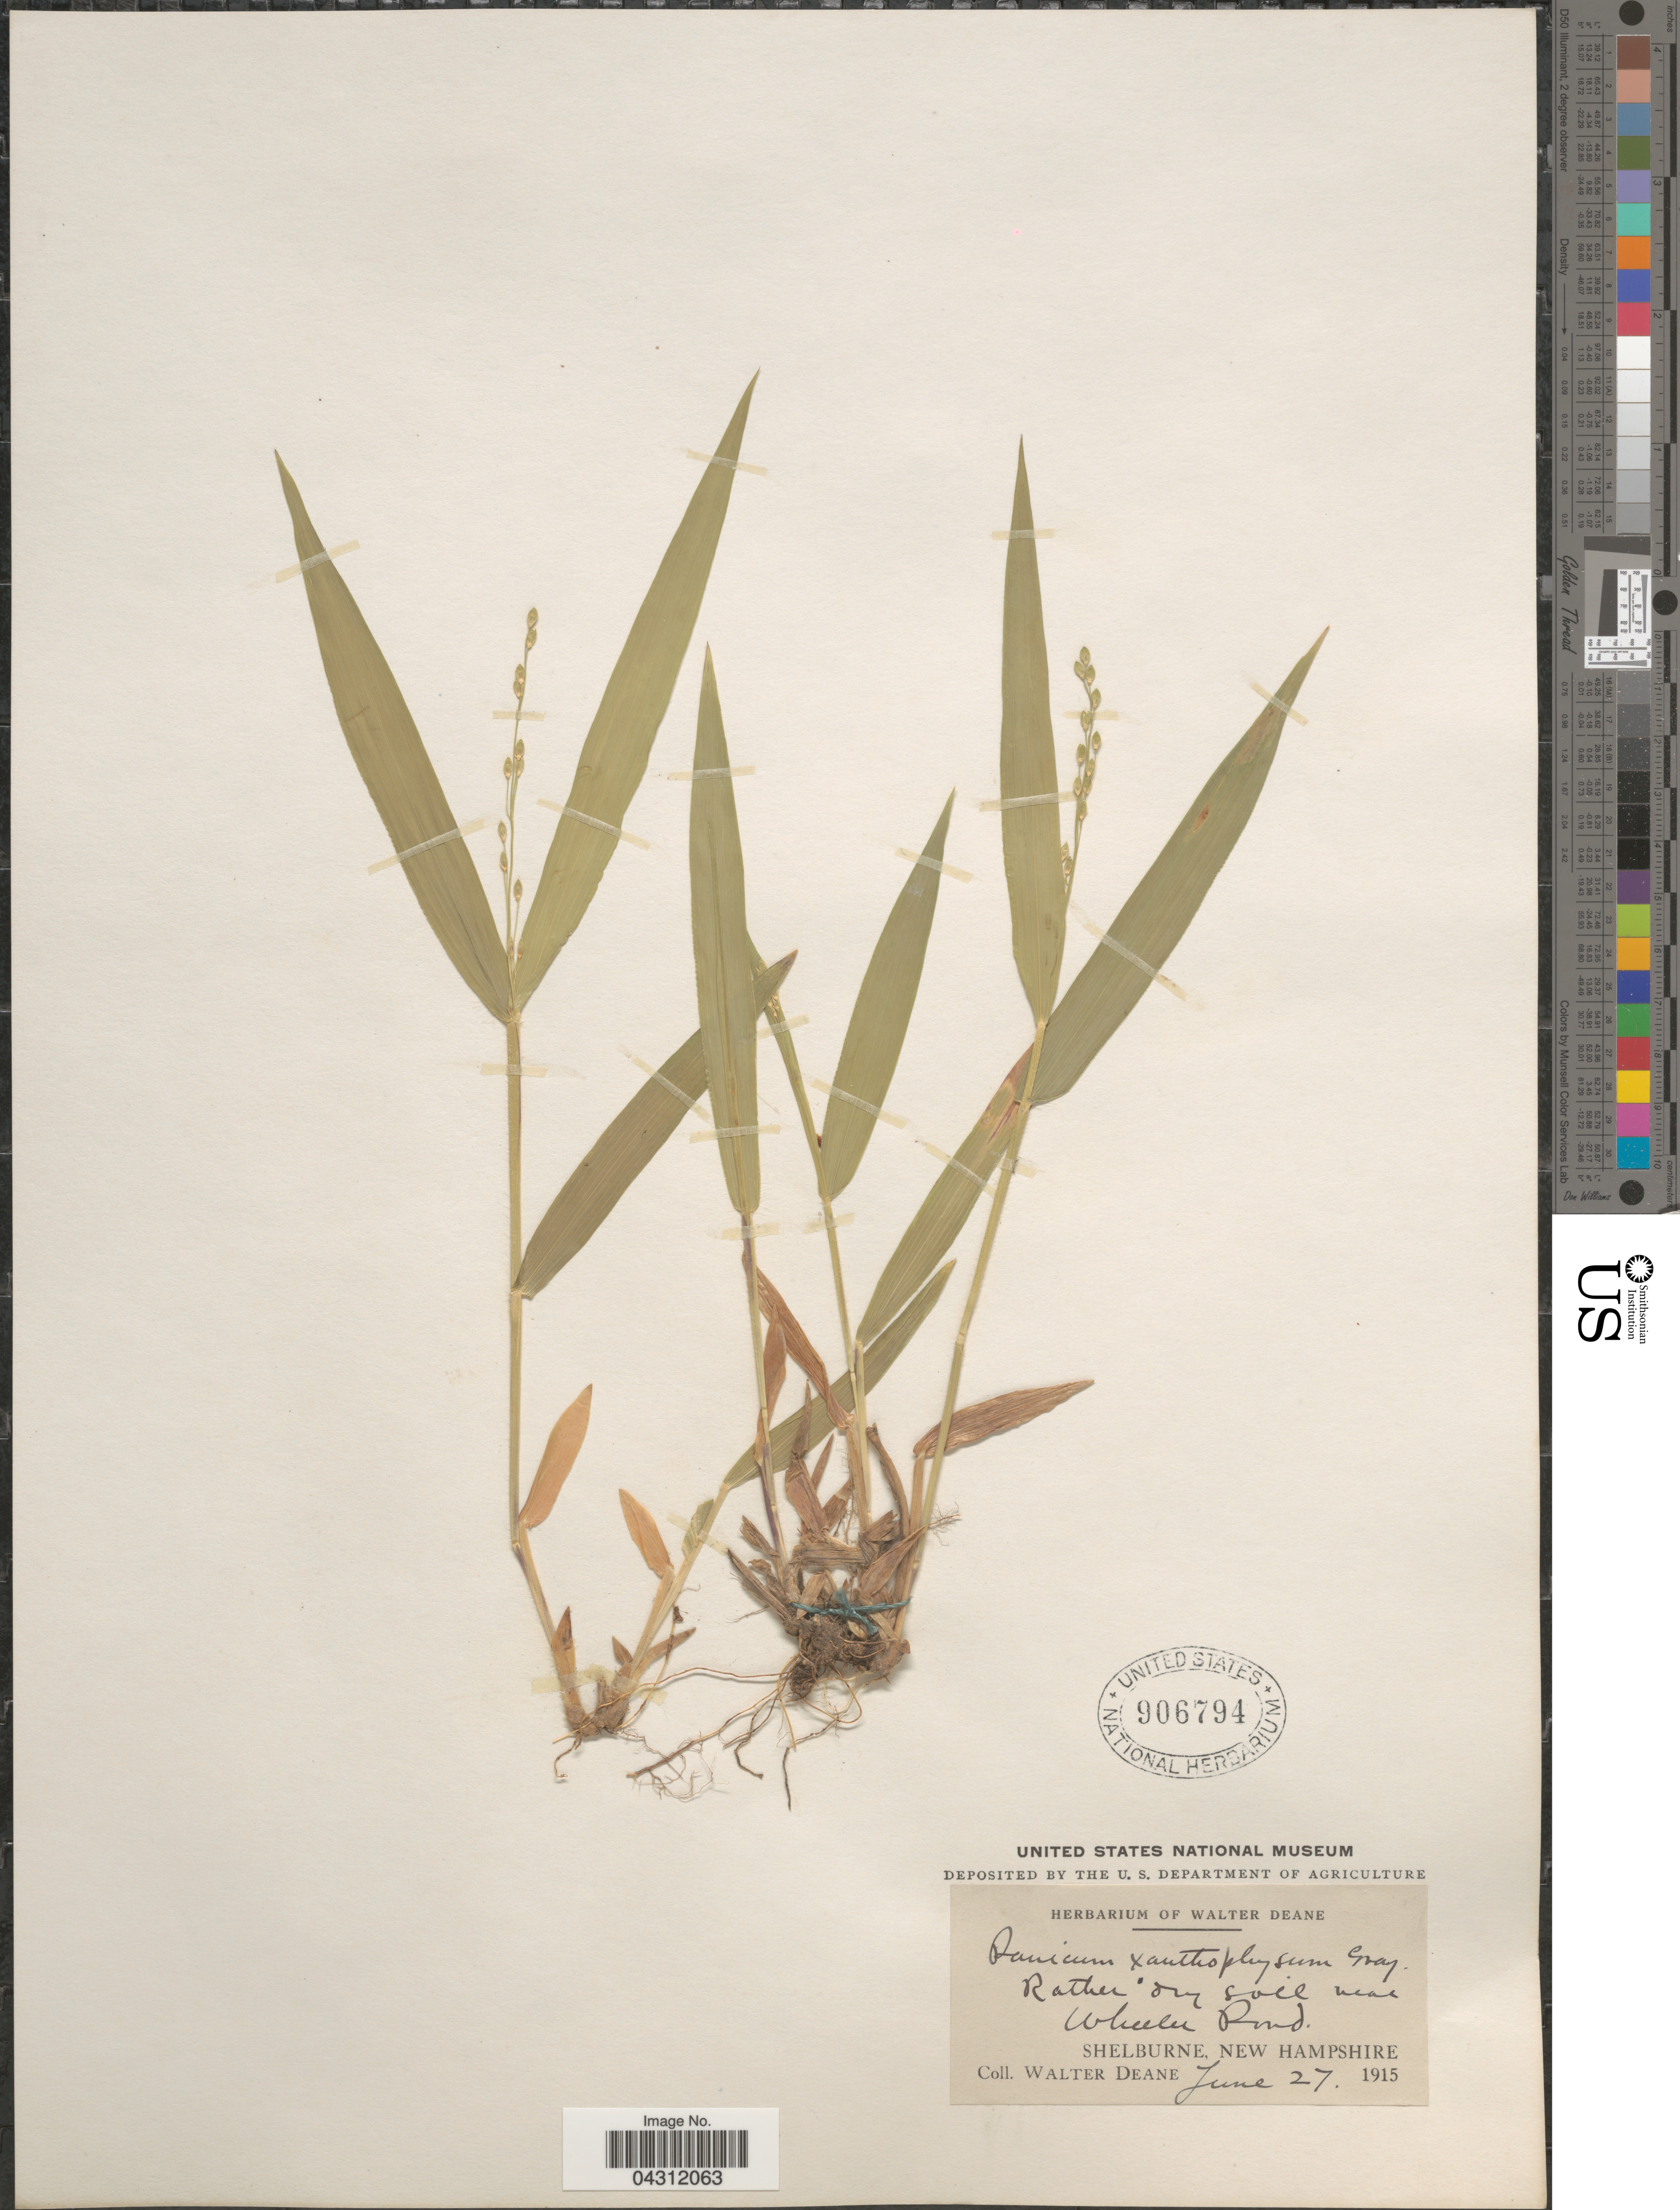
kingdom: Plantae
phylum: Tracheophyta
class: Liliopsida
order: Poales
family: Poaceae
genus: Dichanthelium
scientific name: Dichanthelium xanthophysum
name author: (A. Gray) Freckmann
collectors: W. Deane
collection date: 1915-06-27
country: United States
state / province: New Hampshire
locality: Rather dry soil near Wheeler's Pond. Shelburne.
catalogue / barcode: US 906794